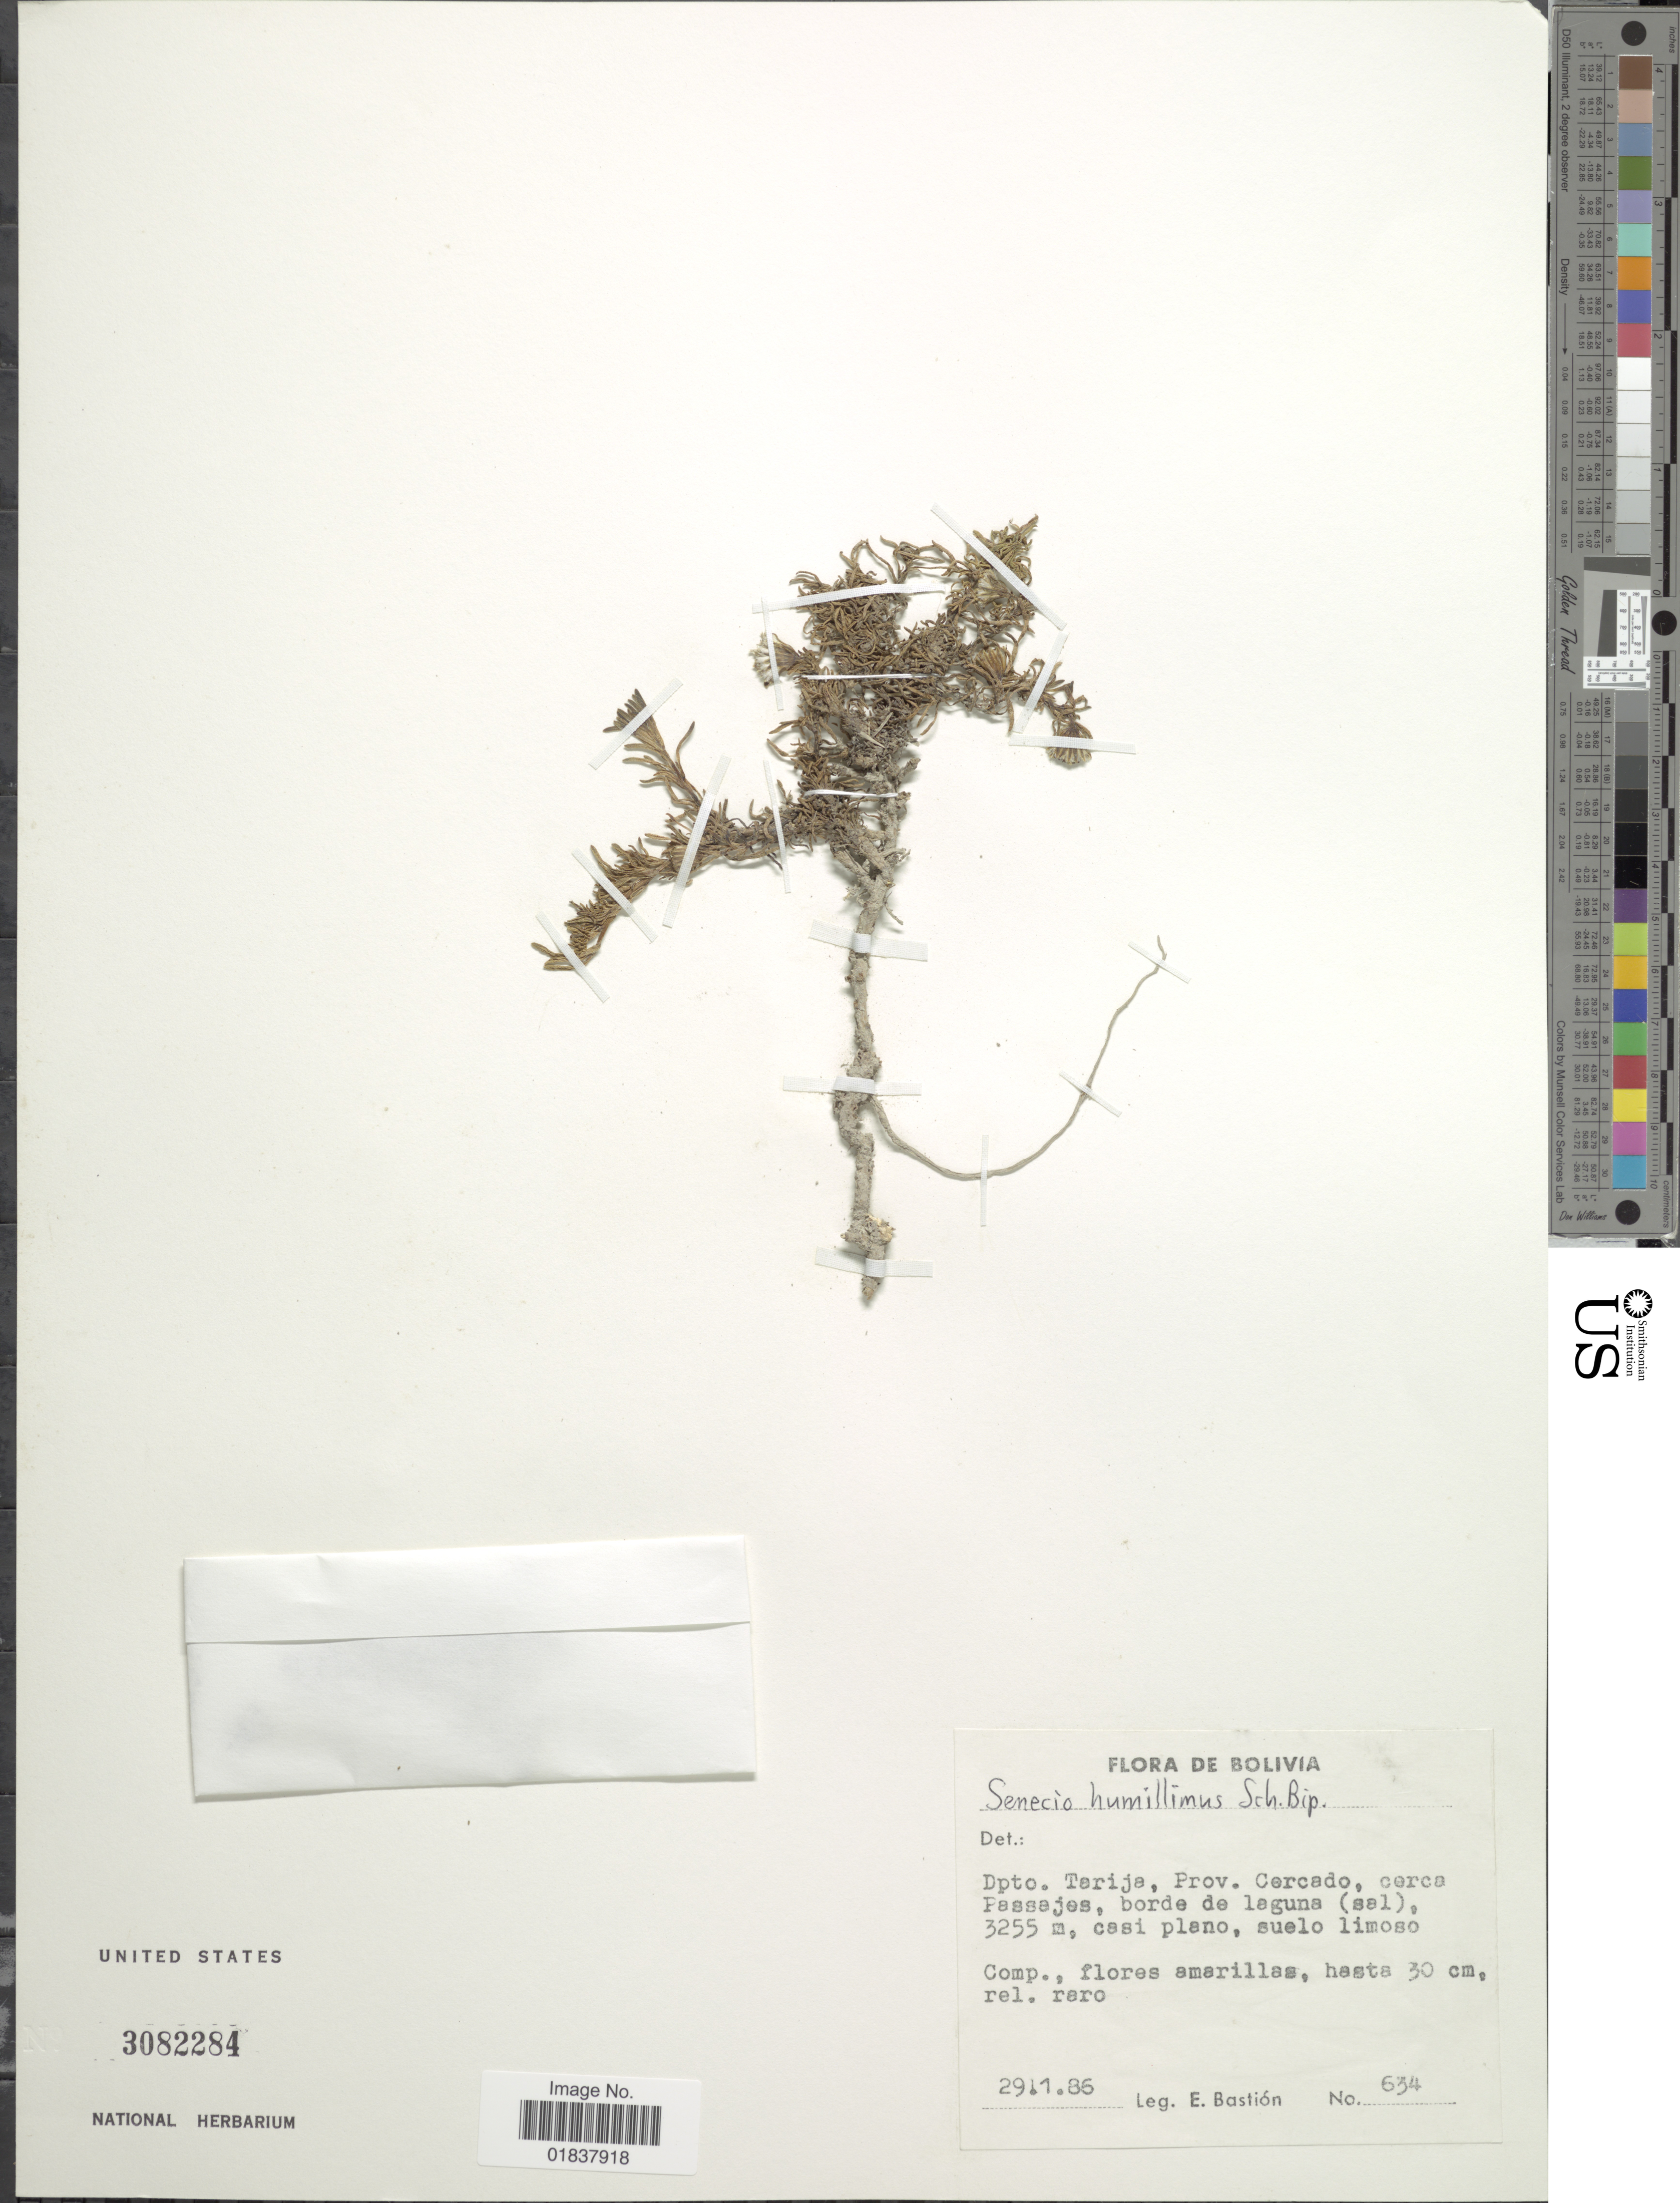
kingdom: Plantae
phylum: Tracheophyta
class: Magnoliopsida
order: Asterales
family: Asteraceae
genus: Senecio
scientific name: Senecio humillimus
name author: Sch. Bip.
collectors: E. Bastion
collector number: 634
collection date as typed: Transcribed d/m/y: 29/1/86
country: Bolivia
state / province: Tarija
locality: Prov. Cercado, cerca Passajes, borde de laguna (sal)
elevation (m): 3255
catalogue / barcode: US 3082284